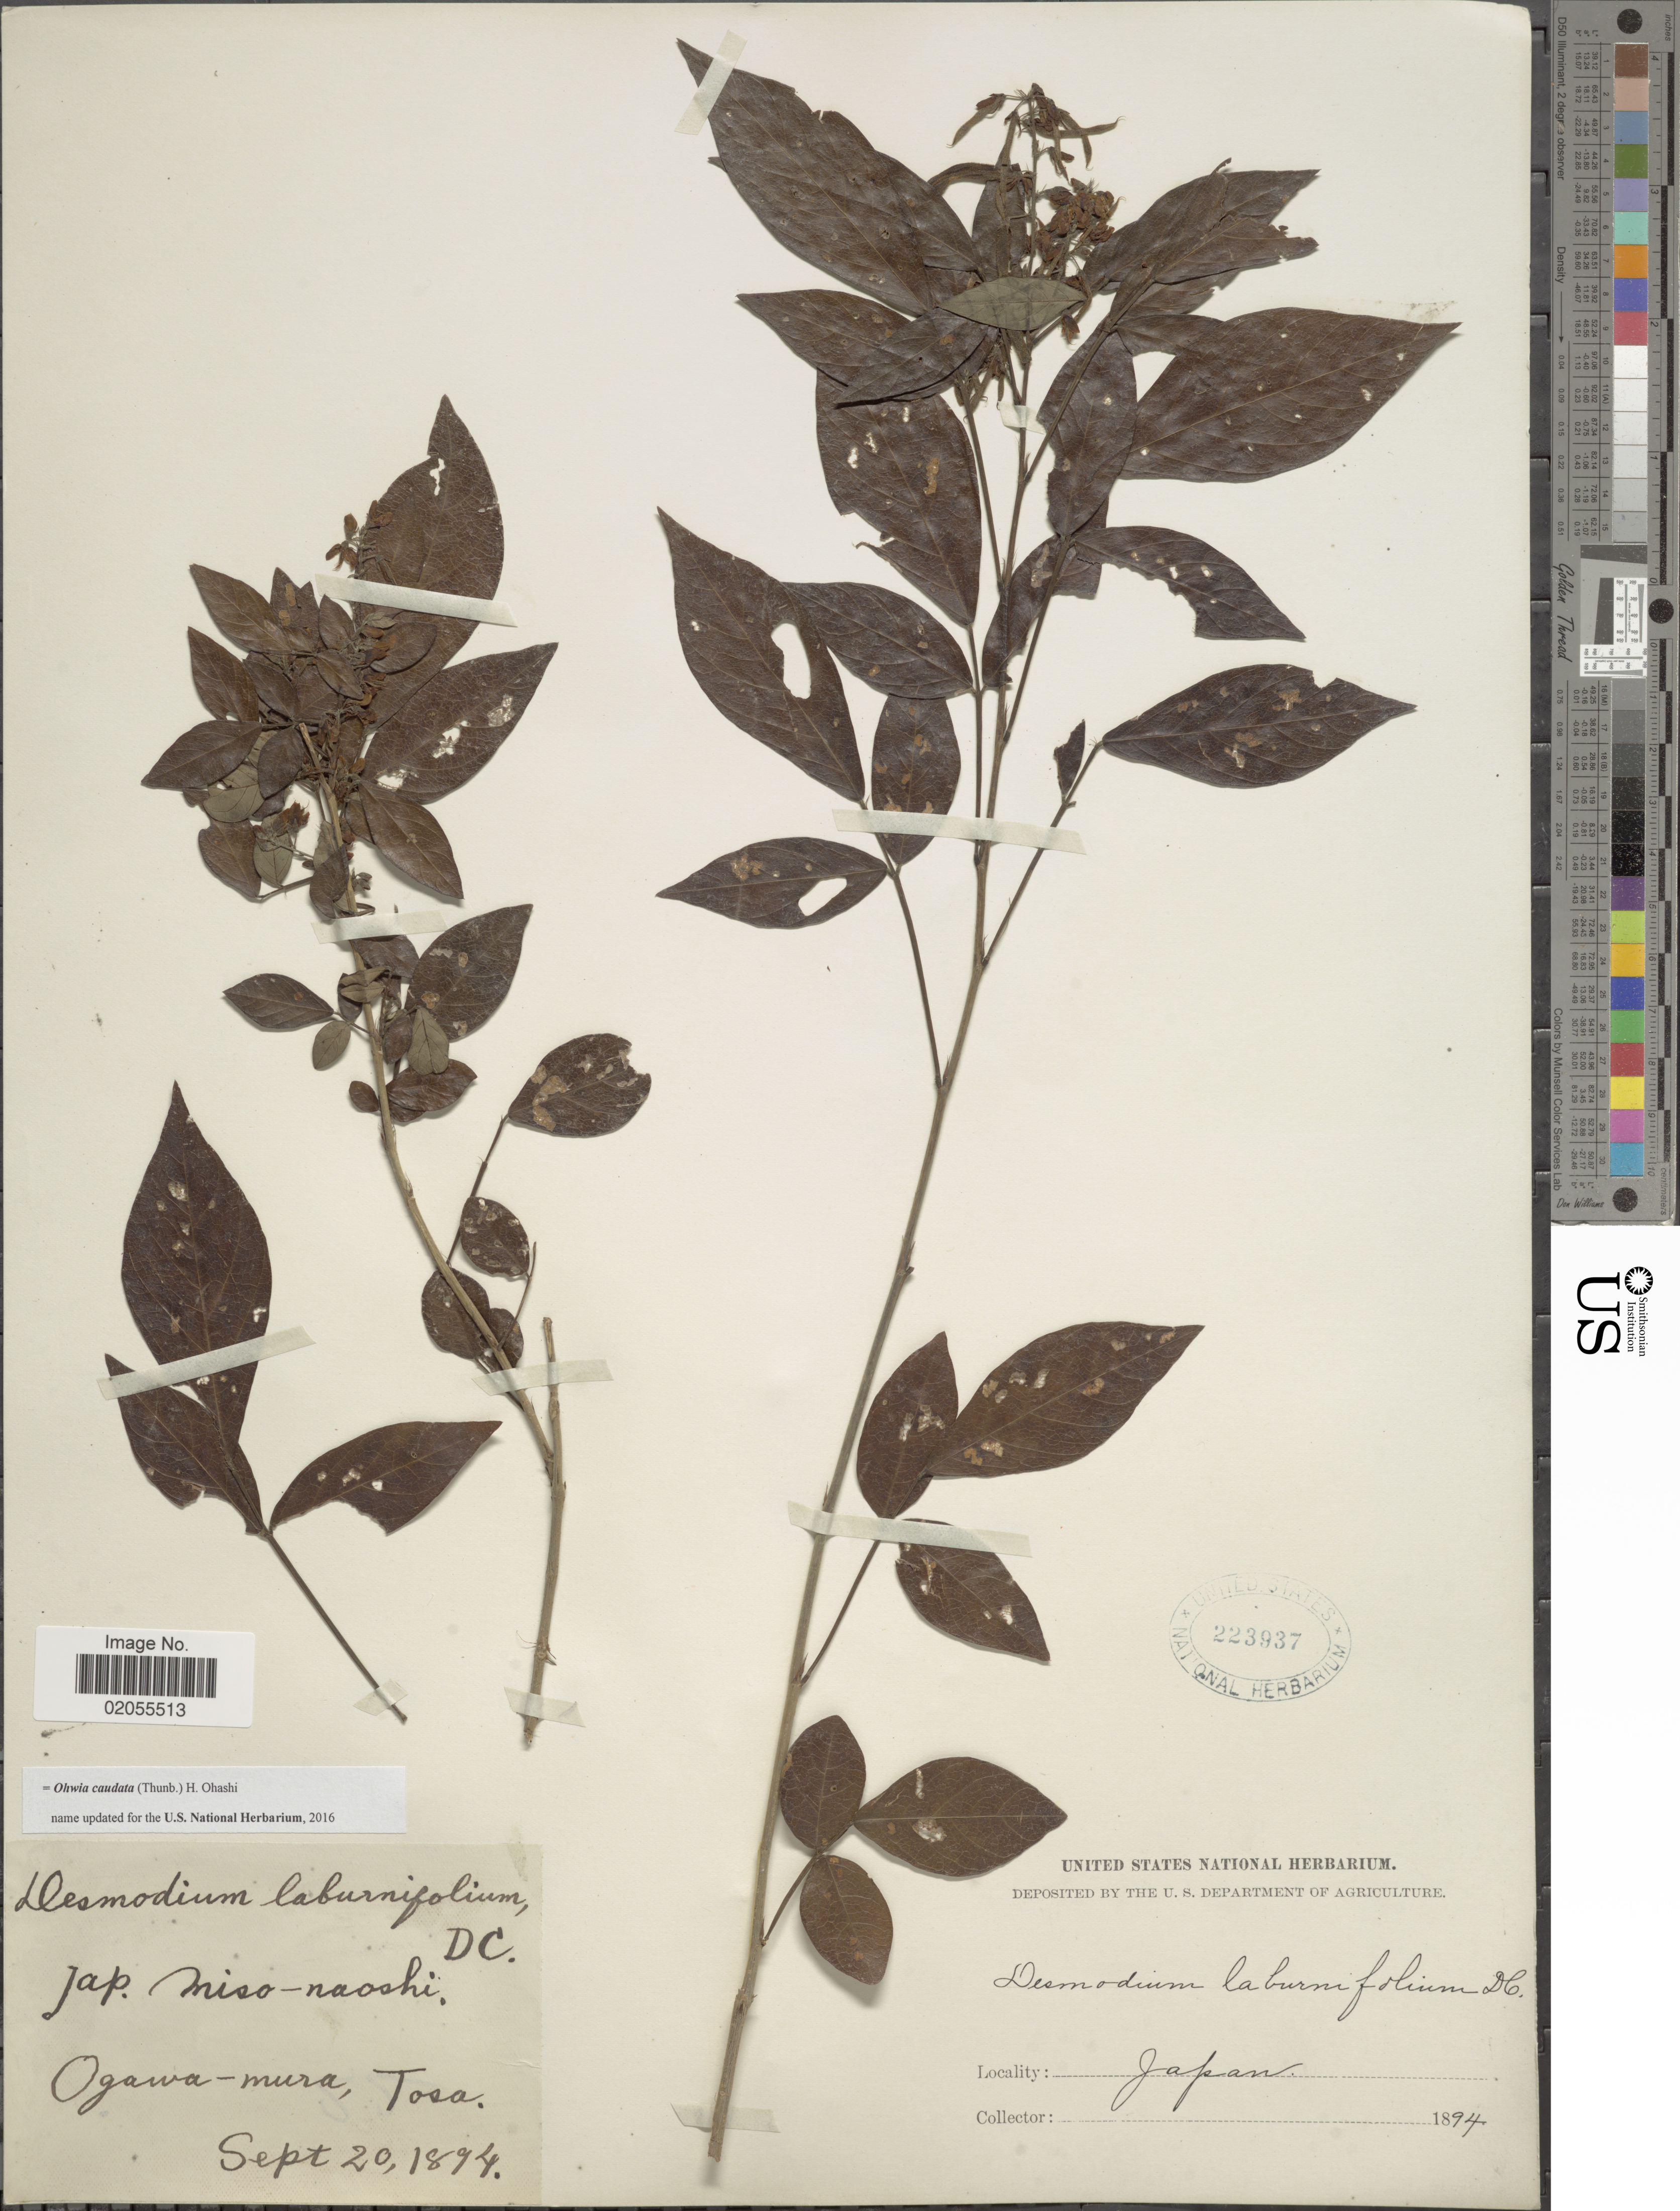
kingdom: Plantae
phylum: Tracheophyta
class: Magnoliopsida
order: Fabales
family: Fabaceae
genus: Ohwia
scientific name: Ohwia caudata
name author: (Thunb.) H. Ohashi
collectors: U.S. National Herbarium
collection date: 1894-09-20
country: Japan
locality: Ogawa-mura, Tosa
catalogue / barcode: US 223937